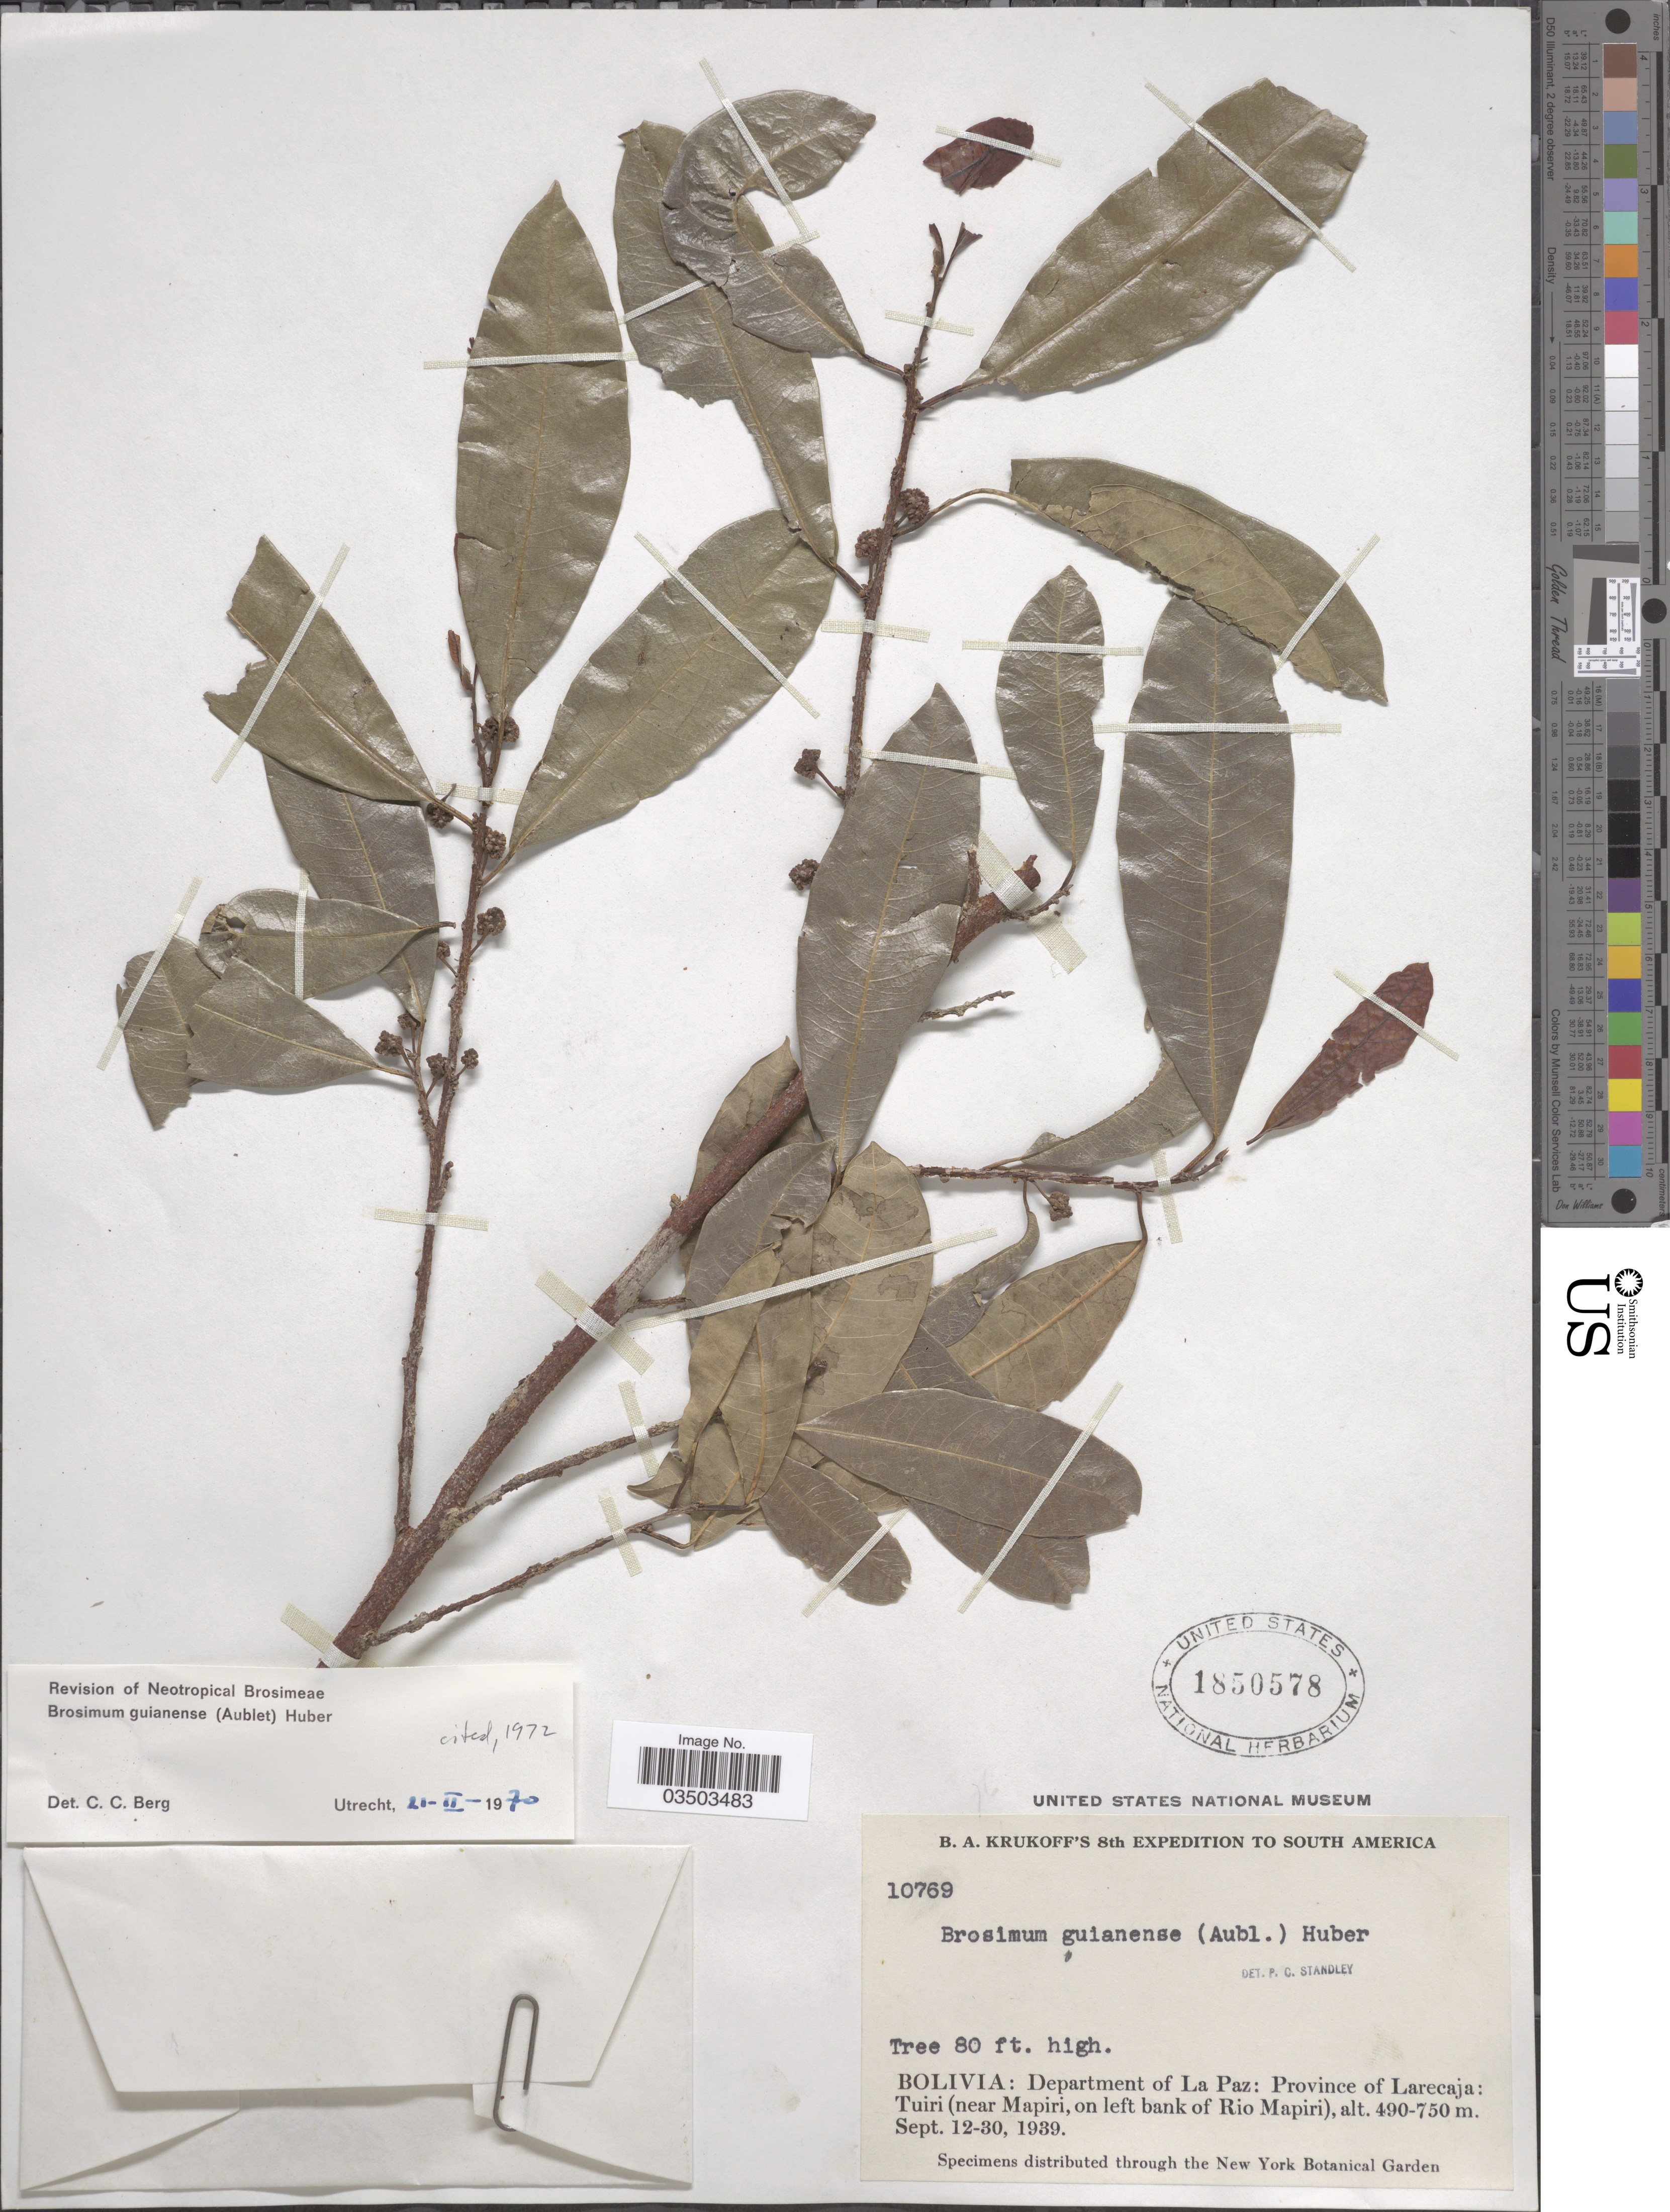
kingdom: Plantae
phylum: Tracheophyta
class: Magnoliopsida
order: Rosales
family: Moraceae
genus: Brosimum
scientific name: Brosimum guianense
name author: (Aubl.) Huber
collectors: B. A. Krukoff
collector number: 10769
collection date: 1939-09-12/1939-09-30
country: Bolivia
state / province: La Paz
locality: Department of La Paz: Province of Larecaja: Tuiri (near Mapiri, on left bank of Rio Mapiri).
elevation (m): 490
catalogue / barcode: US 1850578